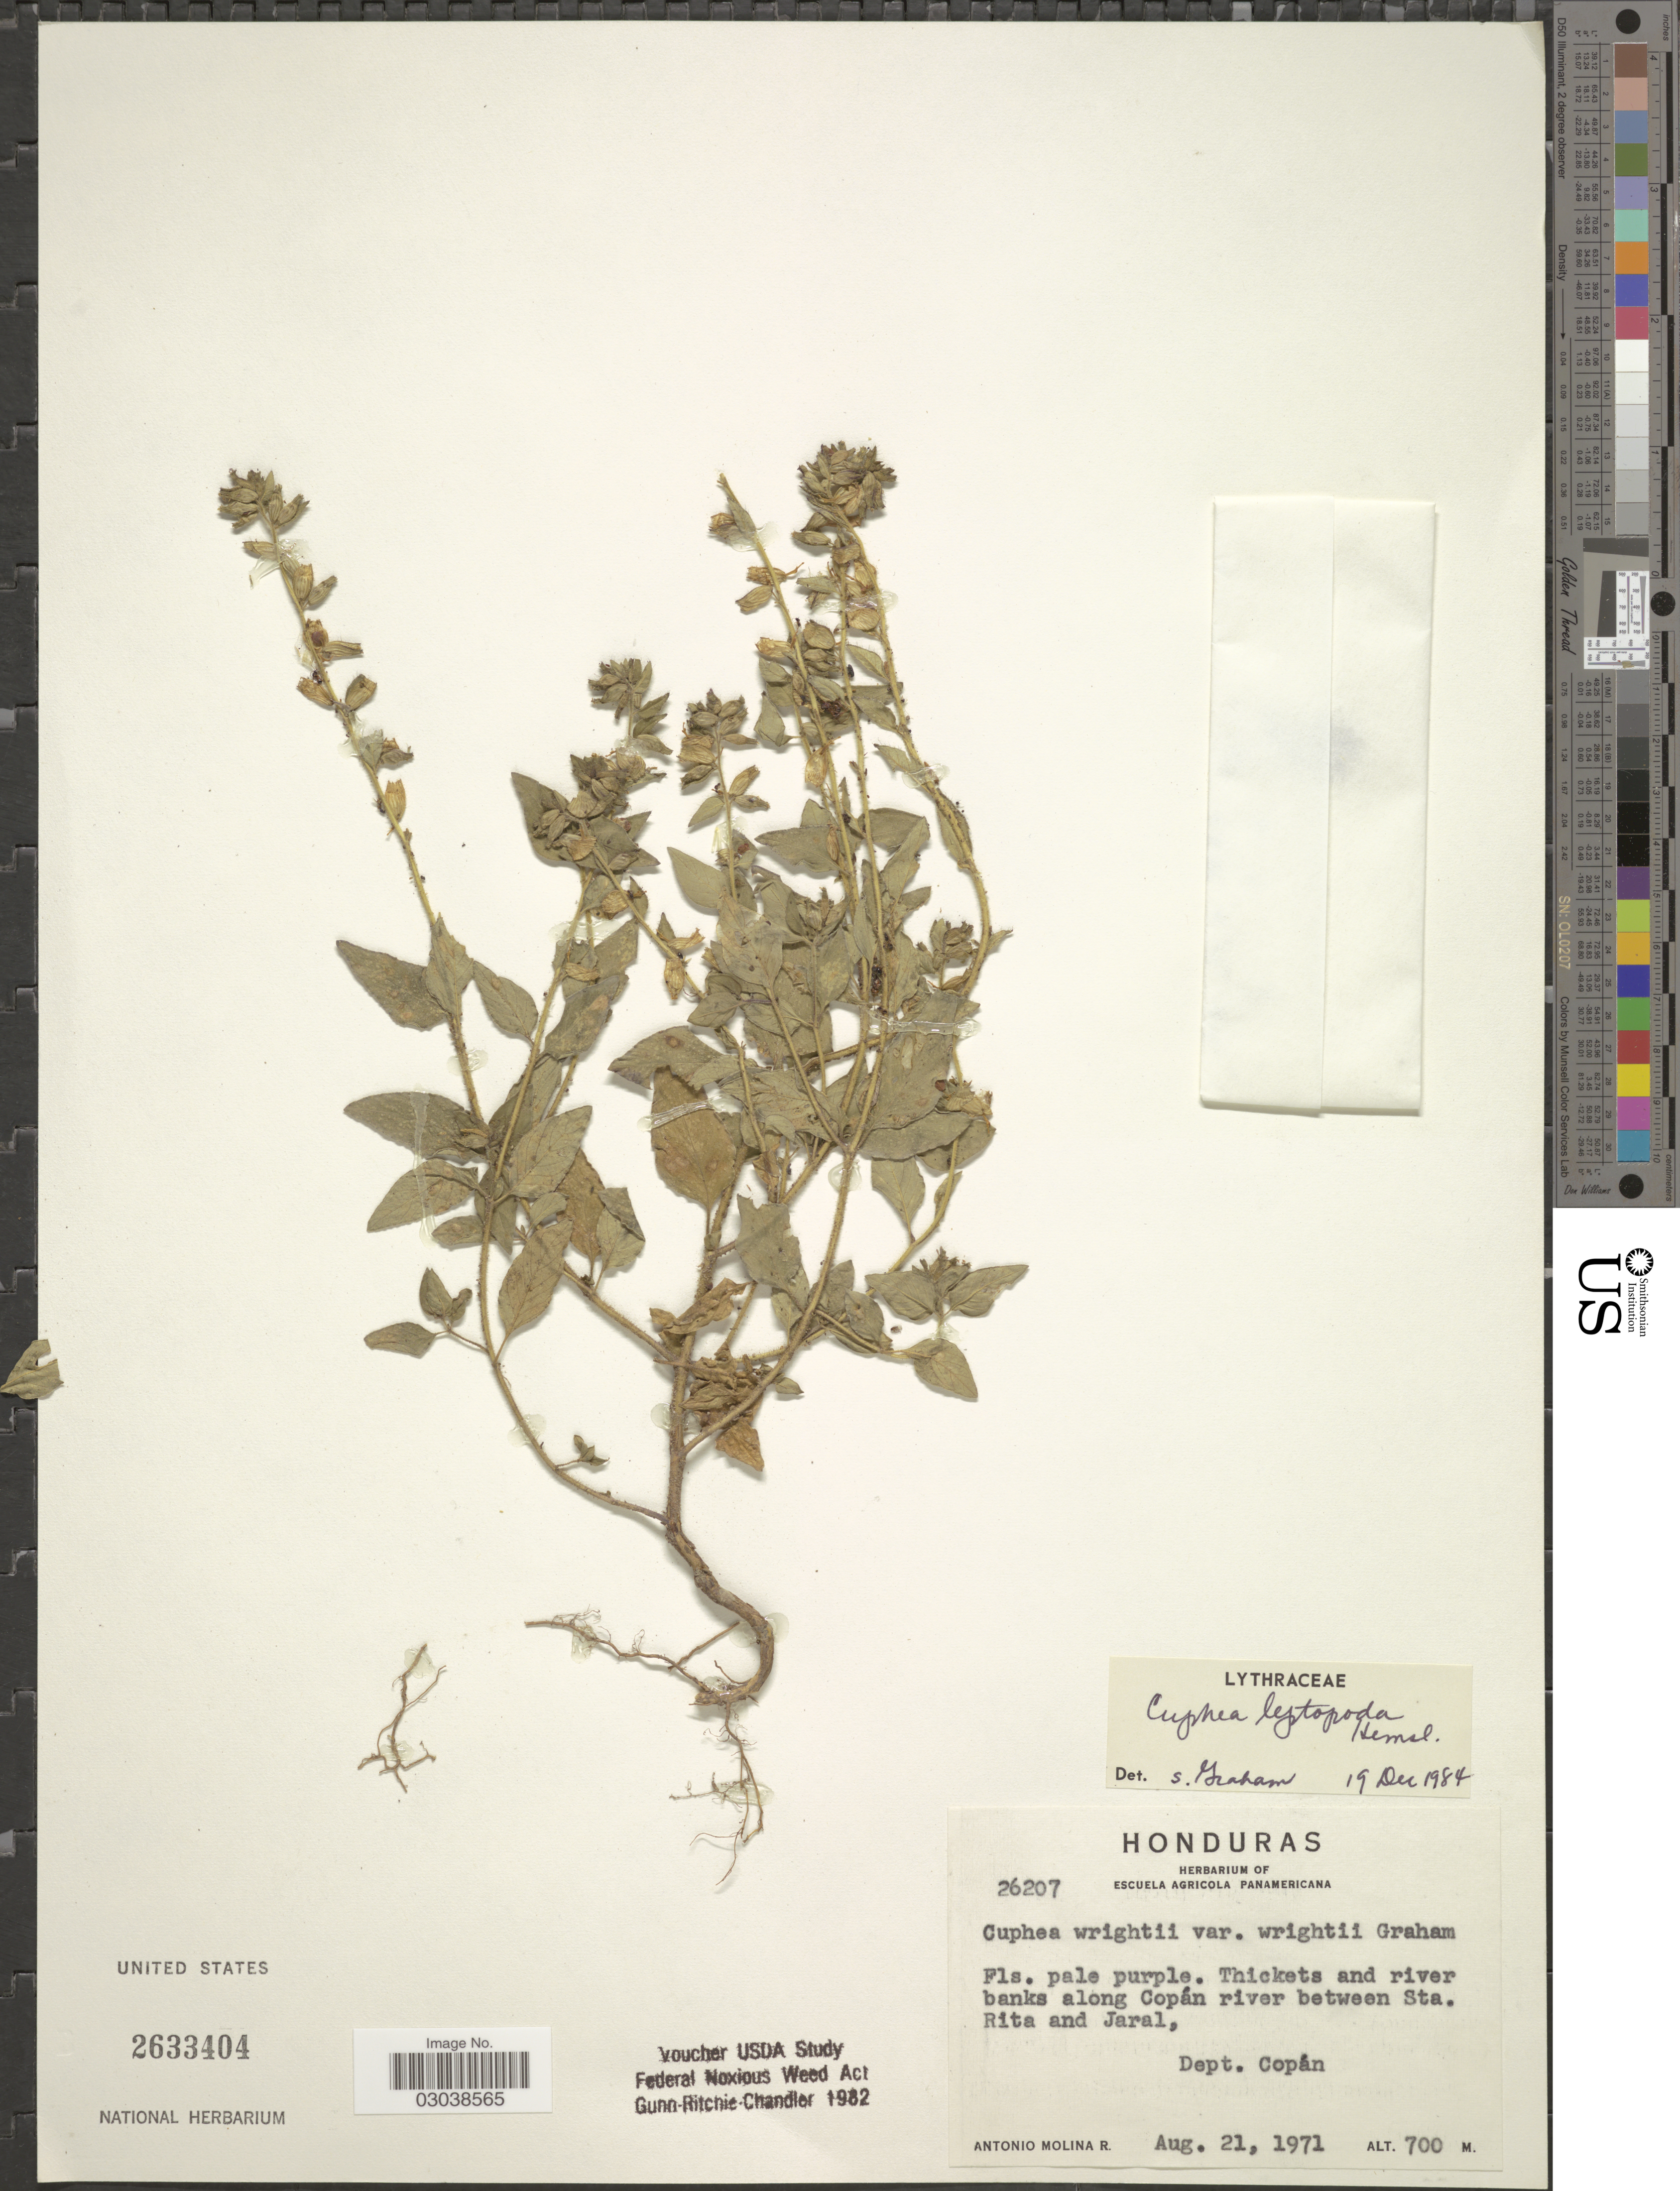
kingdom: Plantae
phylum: Tracheophyta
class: Magnoliopsida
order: Myrtales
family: Lythraceae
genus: Cuphea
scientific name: Cuphea leptopoda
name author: Hemsl.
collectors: A. Molina R.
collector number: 26207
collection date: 1971-08-21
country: Honduras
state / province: Copán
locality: Thickets and river banks along Copán river between Sta. Rita and Jaral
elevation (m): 700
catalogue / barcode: US 2633404